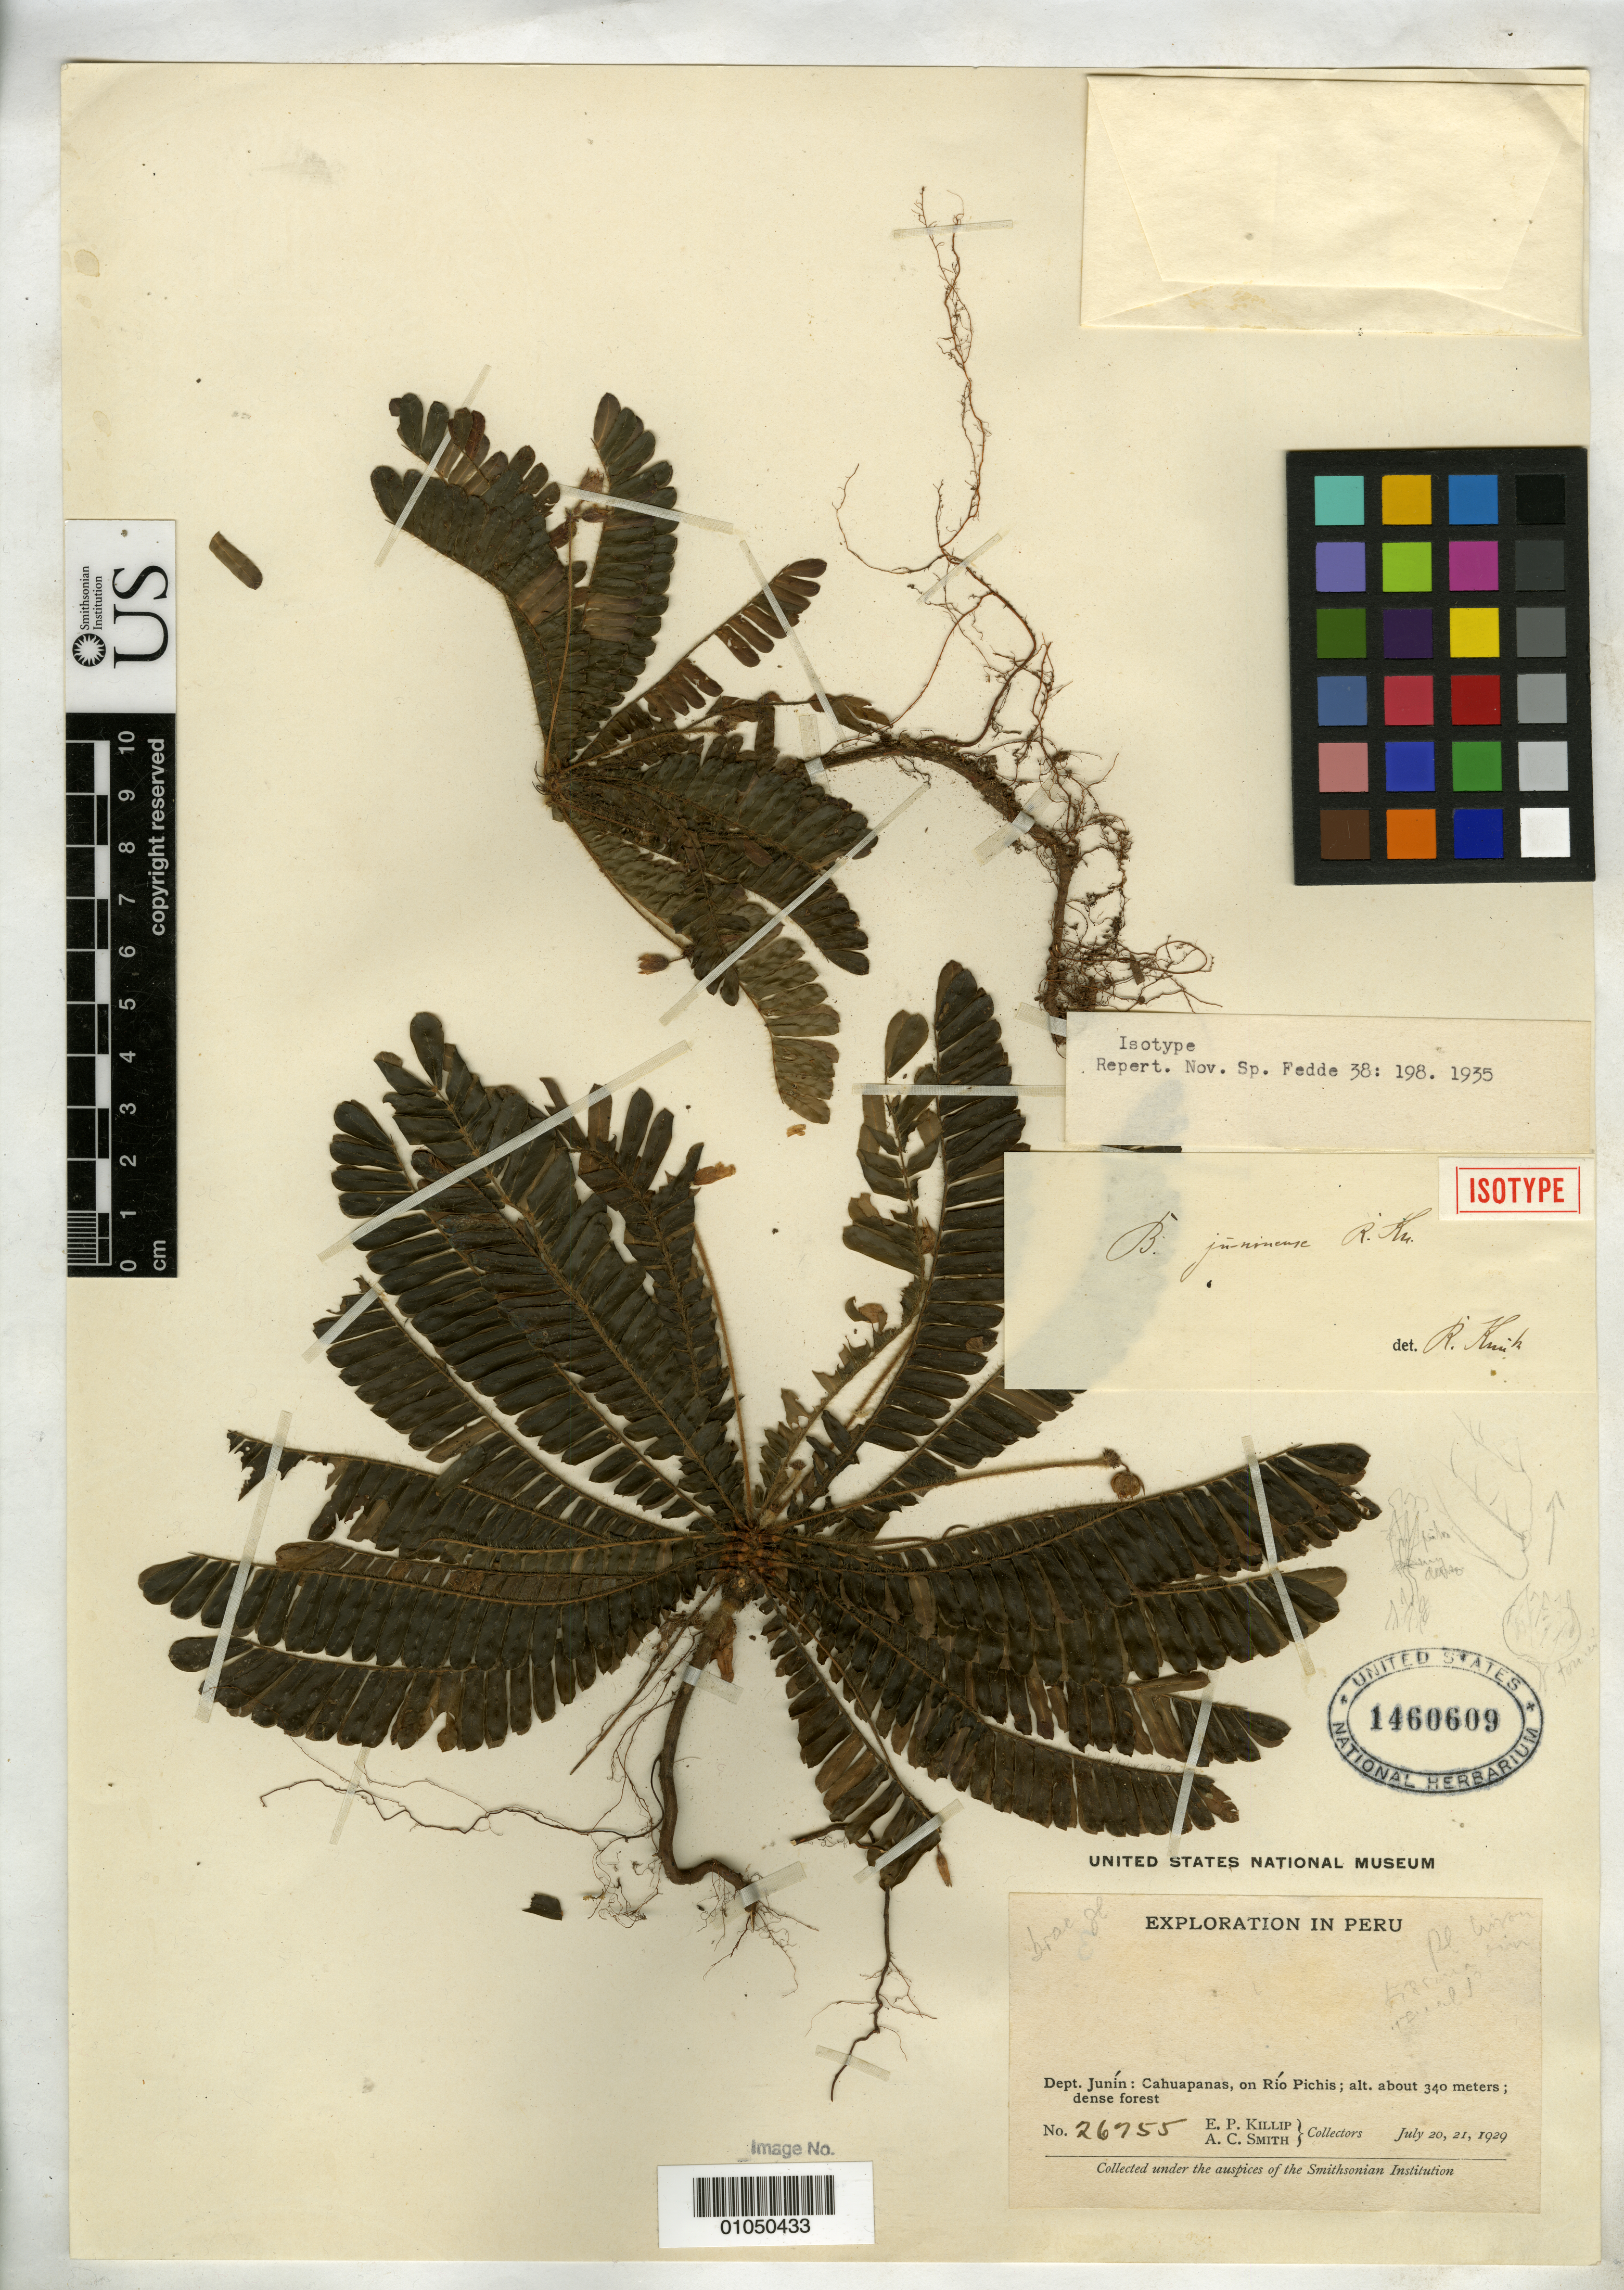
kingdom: Plantae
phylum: Tracheophyta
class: Magnoliopsida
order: Oxalidales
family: Oxalidaceae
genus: Biophytum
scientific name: Biophytum juninense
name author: R. Knuth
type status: Isotype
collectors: E. P. Killip & A. C. Smith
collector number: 26755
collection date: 1929-07-20,1929-07-21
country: Peru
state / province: Junín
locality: Dept. Junín: Cahuapanas, on Río Pichis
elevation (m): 340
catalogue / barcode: US 1460609